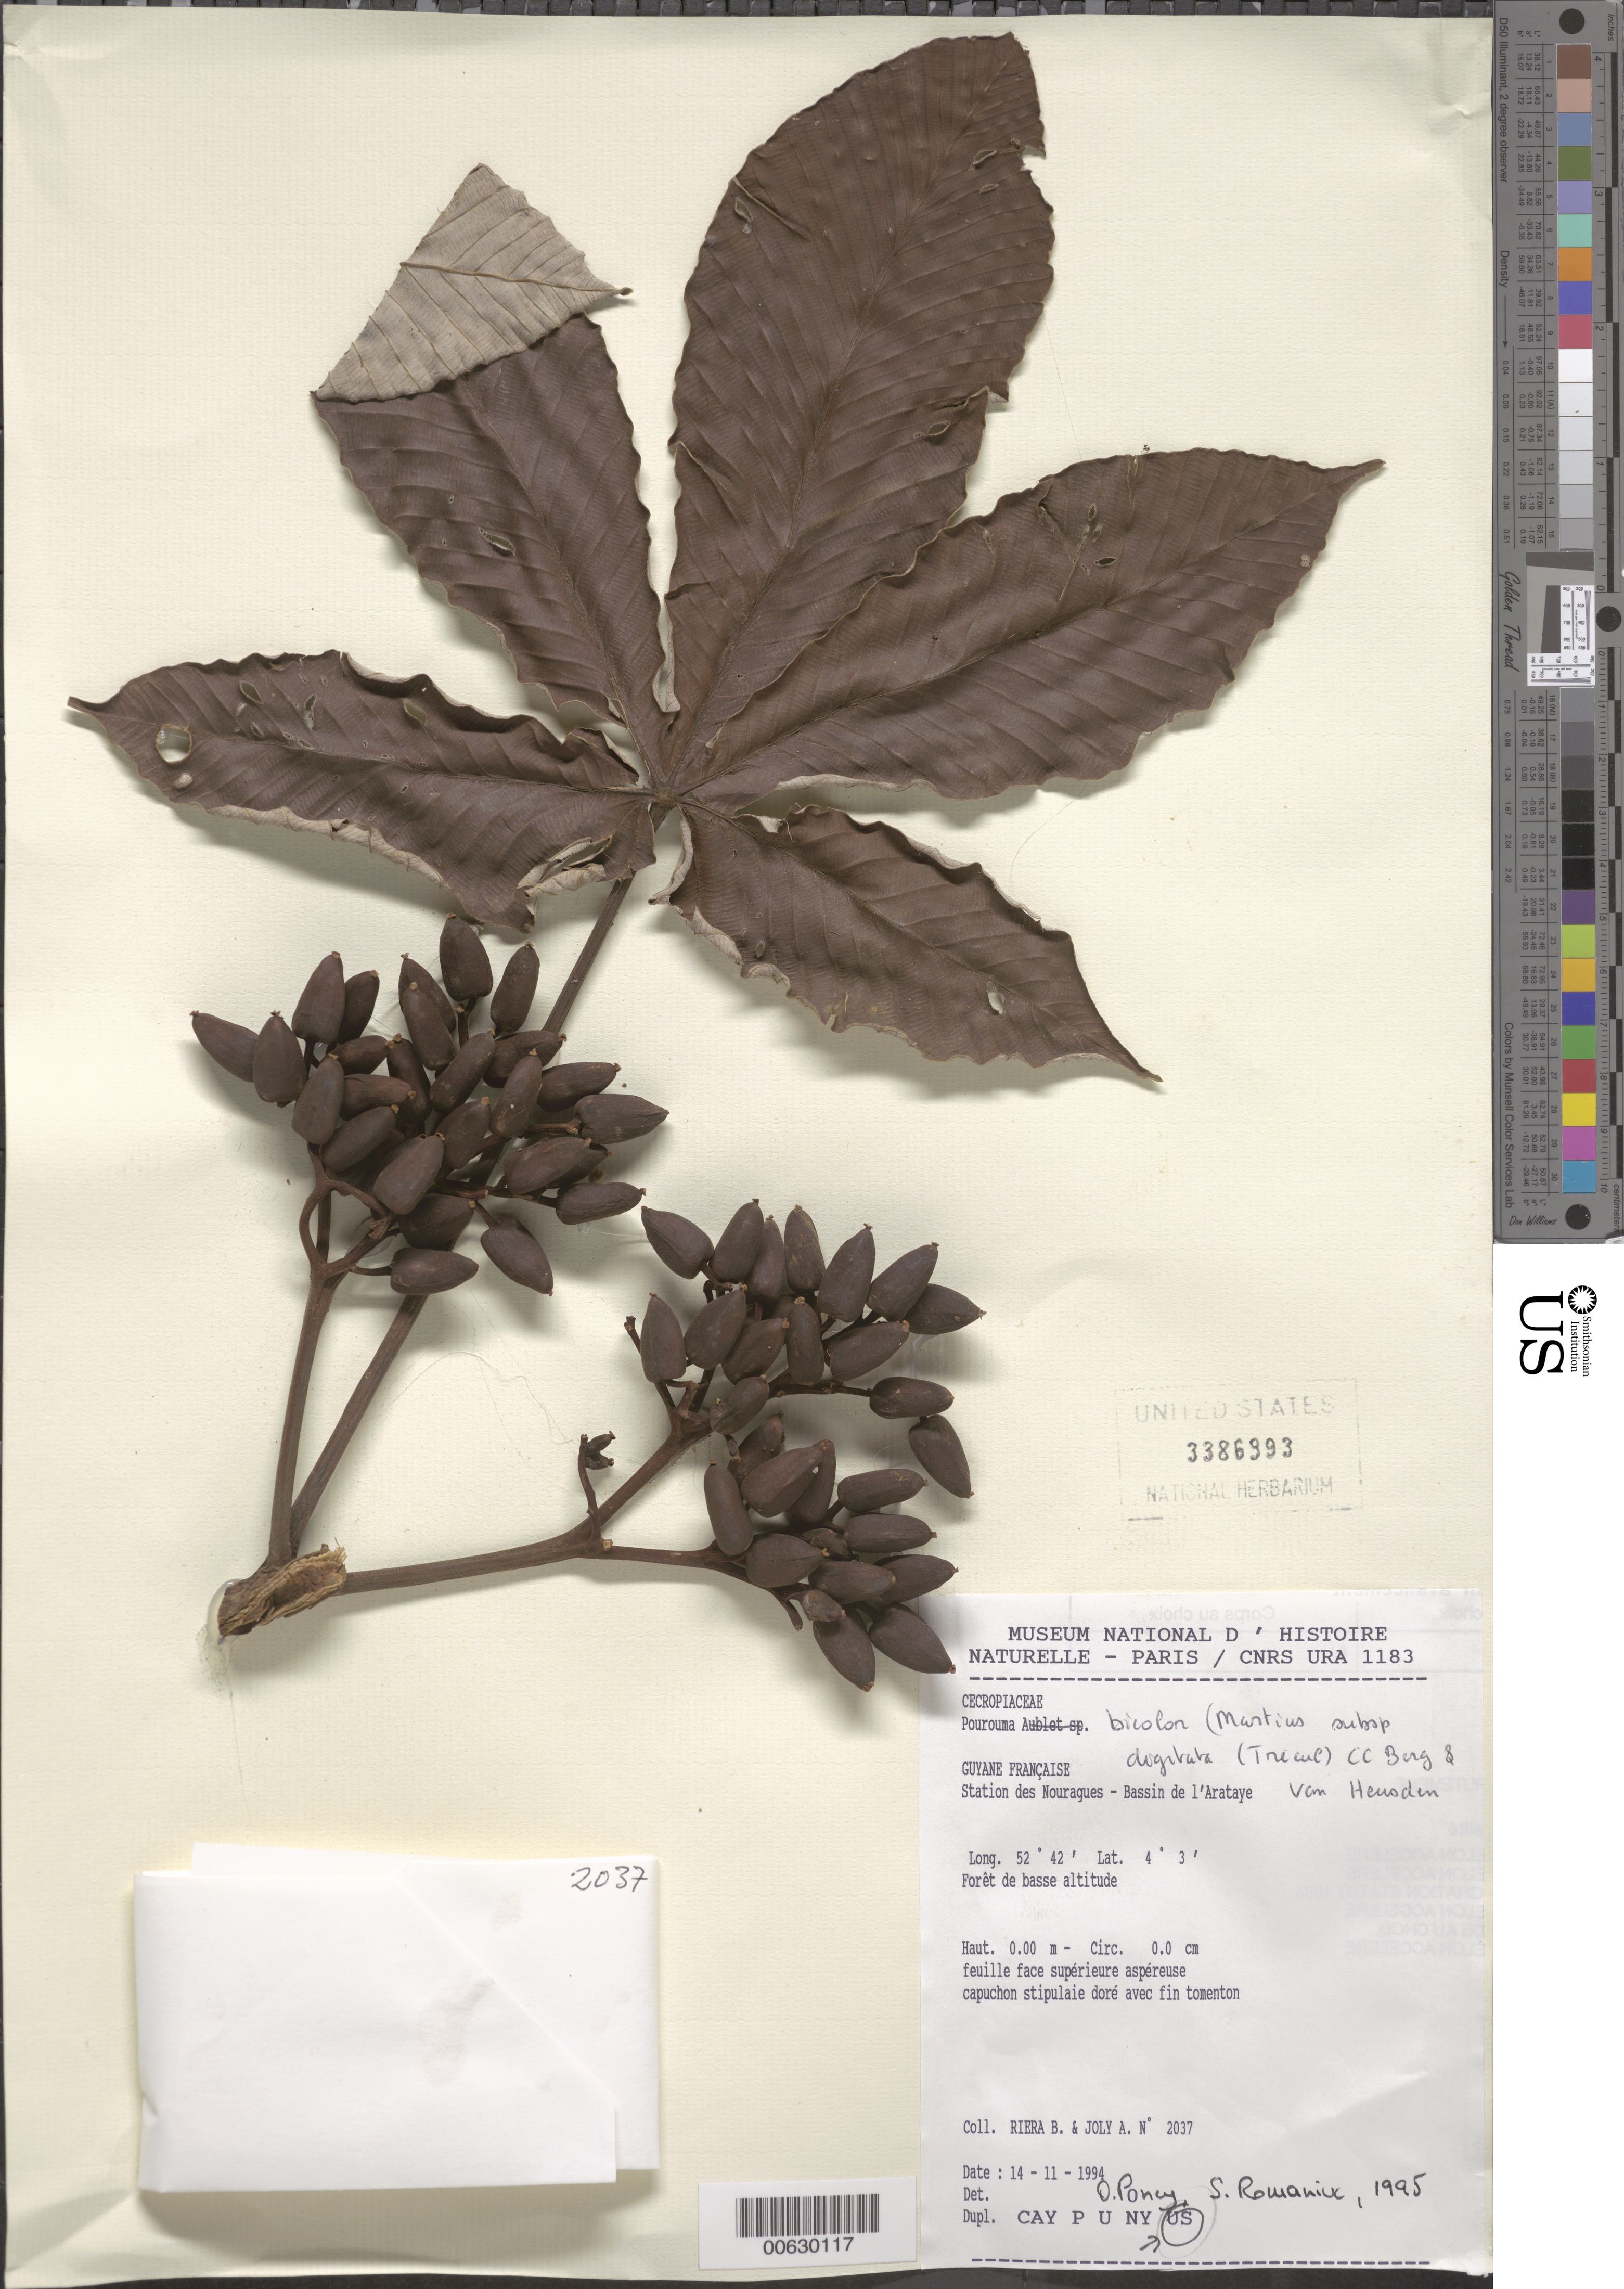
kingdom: Plantae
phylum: Tracheophyta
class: Magnoliopsida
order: Rosales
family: Urticaceae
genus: Pourouma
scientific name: Pourouma bicolor subsp. digitata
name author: (Trécul) C.C. Berg & Heusden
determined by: Poncy, O.; Romainioc, S.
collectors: B. Riéra & A. Joly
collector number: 2037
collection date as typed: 14-Nov-94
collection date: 1994-11-14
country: French Guiana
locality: Station des Nouragues, Bassin de l'Approuague, Arataye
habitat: Low altitude forest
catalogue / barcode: US 3386993